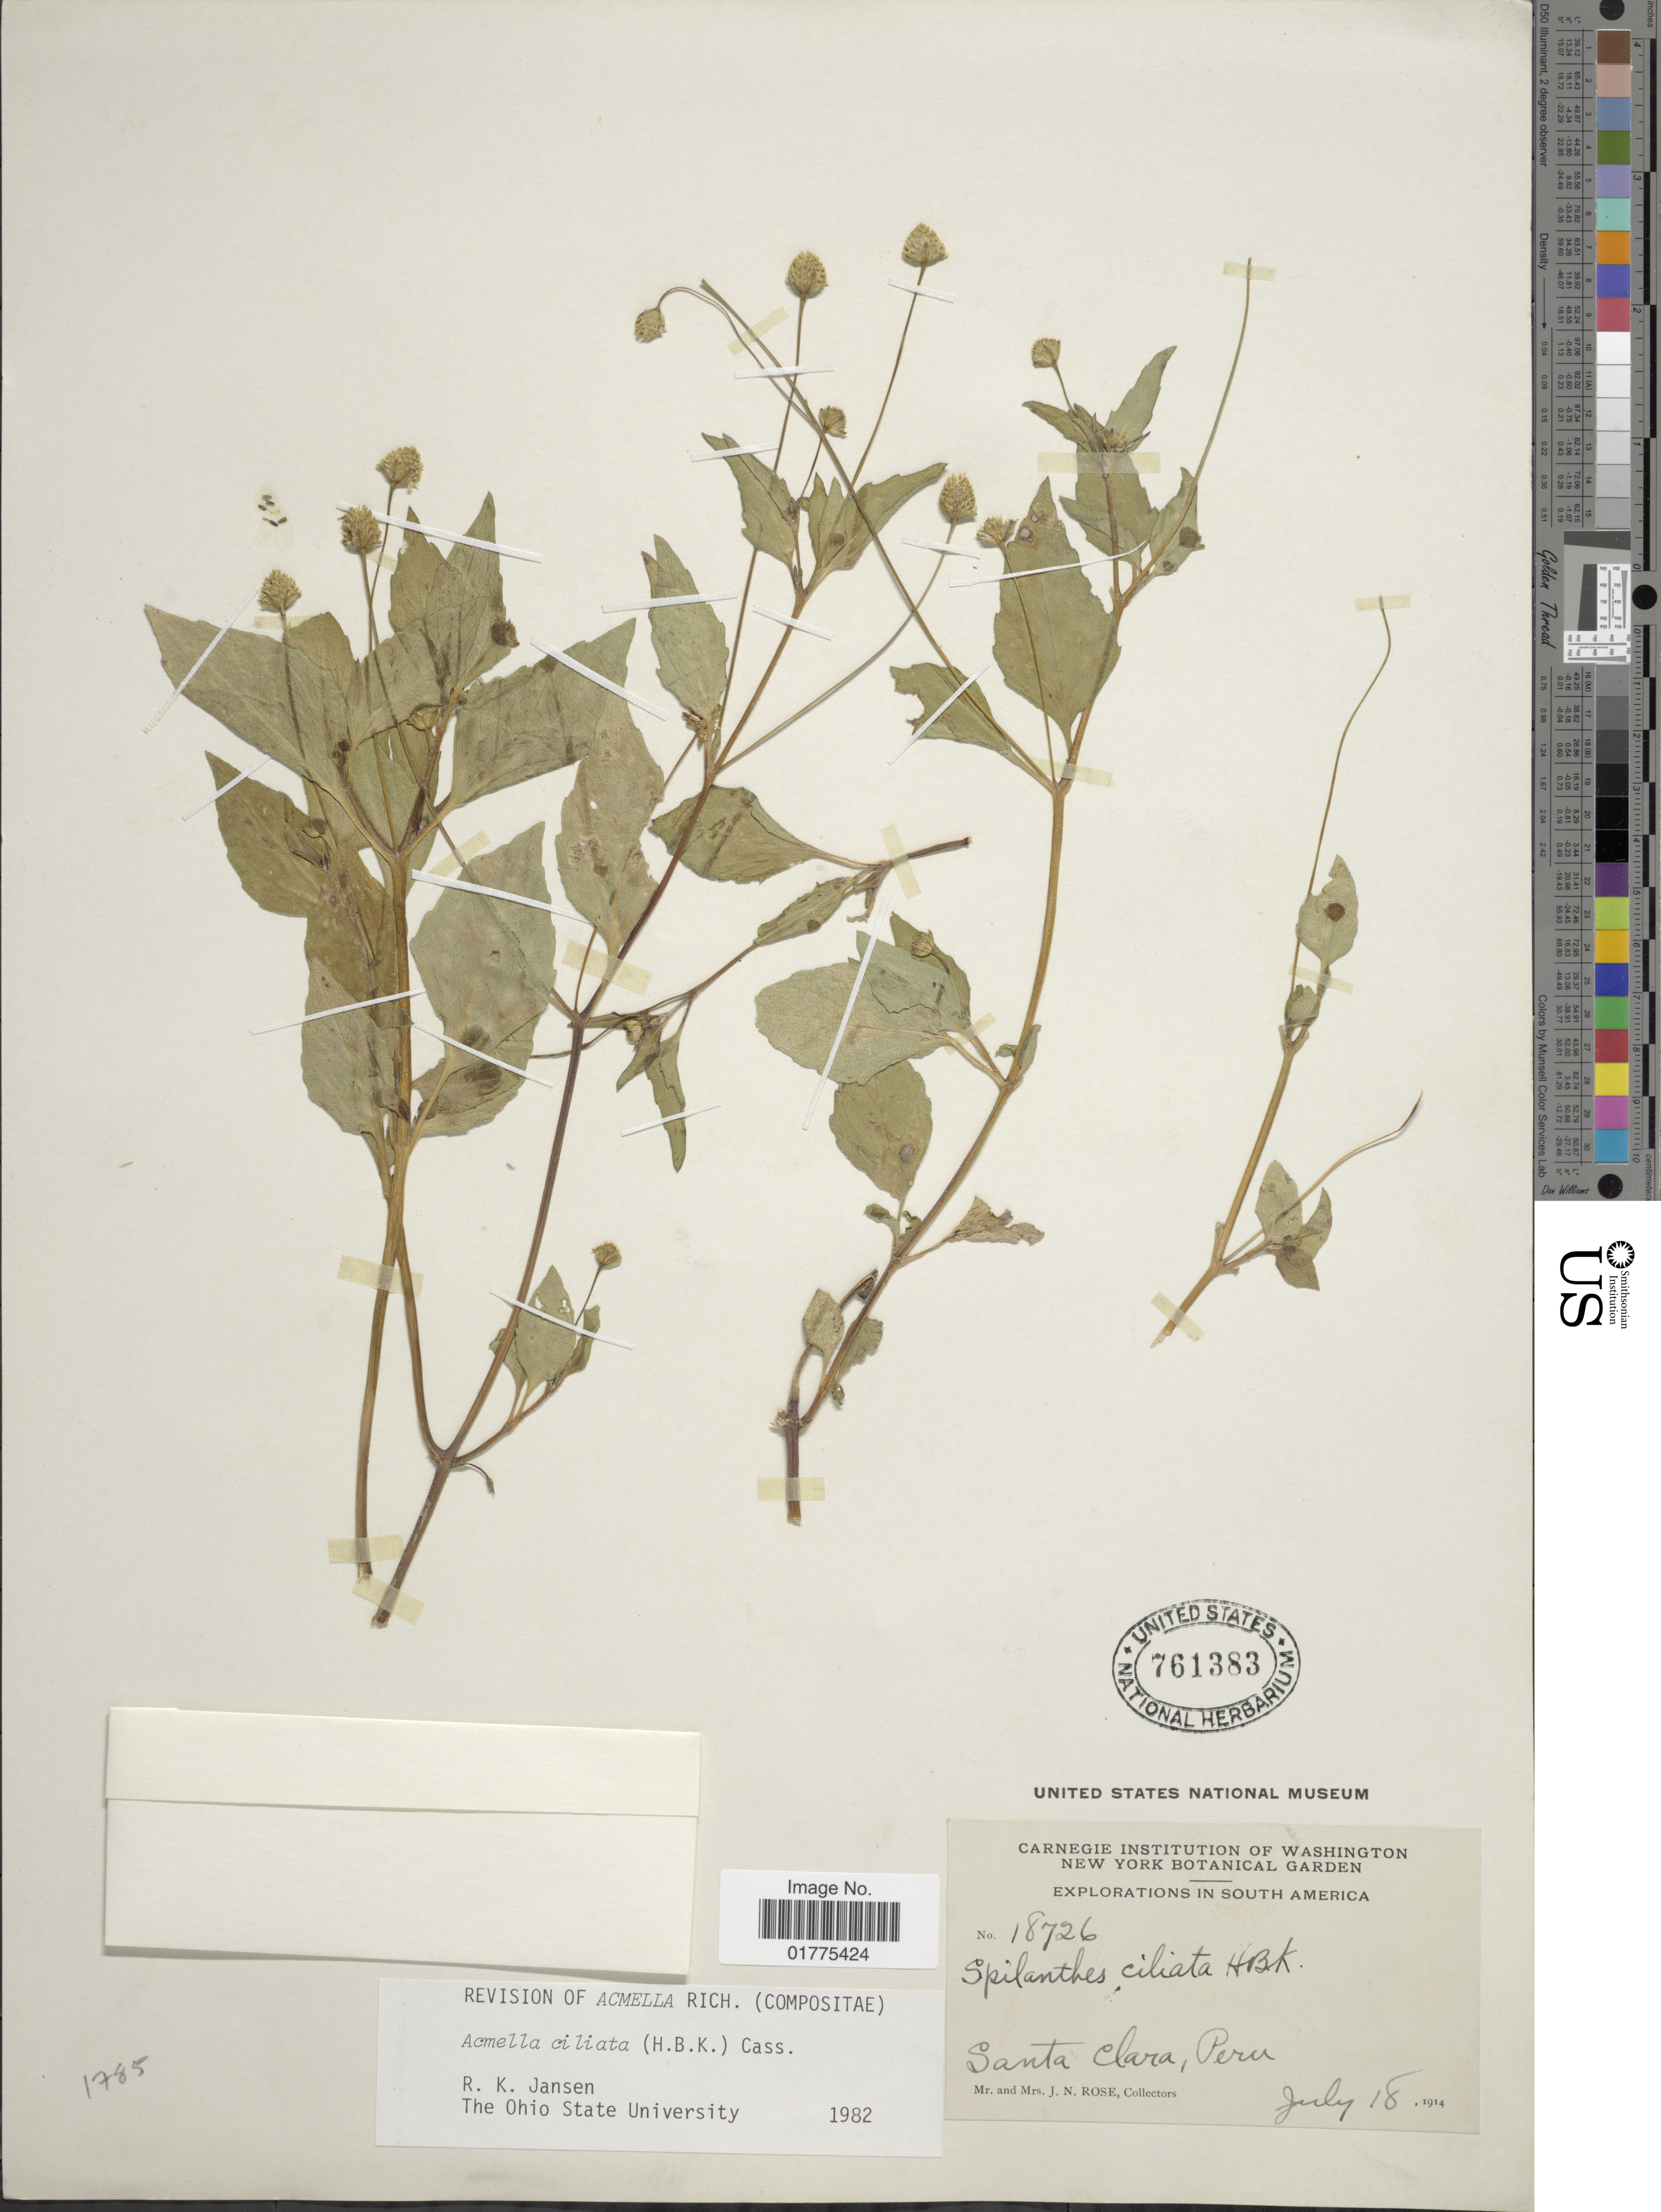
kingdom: Plantae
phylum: Tracheophyta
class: Magnoliopsida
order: Asterales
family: Asteraceae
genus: Acmella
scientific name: Acmella ciliata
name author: (Kunth) Cass.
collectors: J. N. Rose & L. B. Rose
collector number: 18726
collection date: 1914-07-18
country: Peru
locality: Santa Clara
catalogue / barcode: US 761383